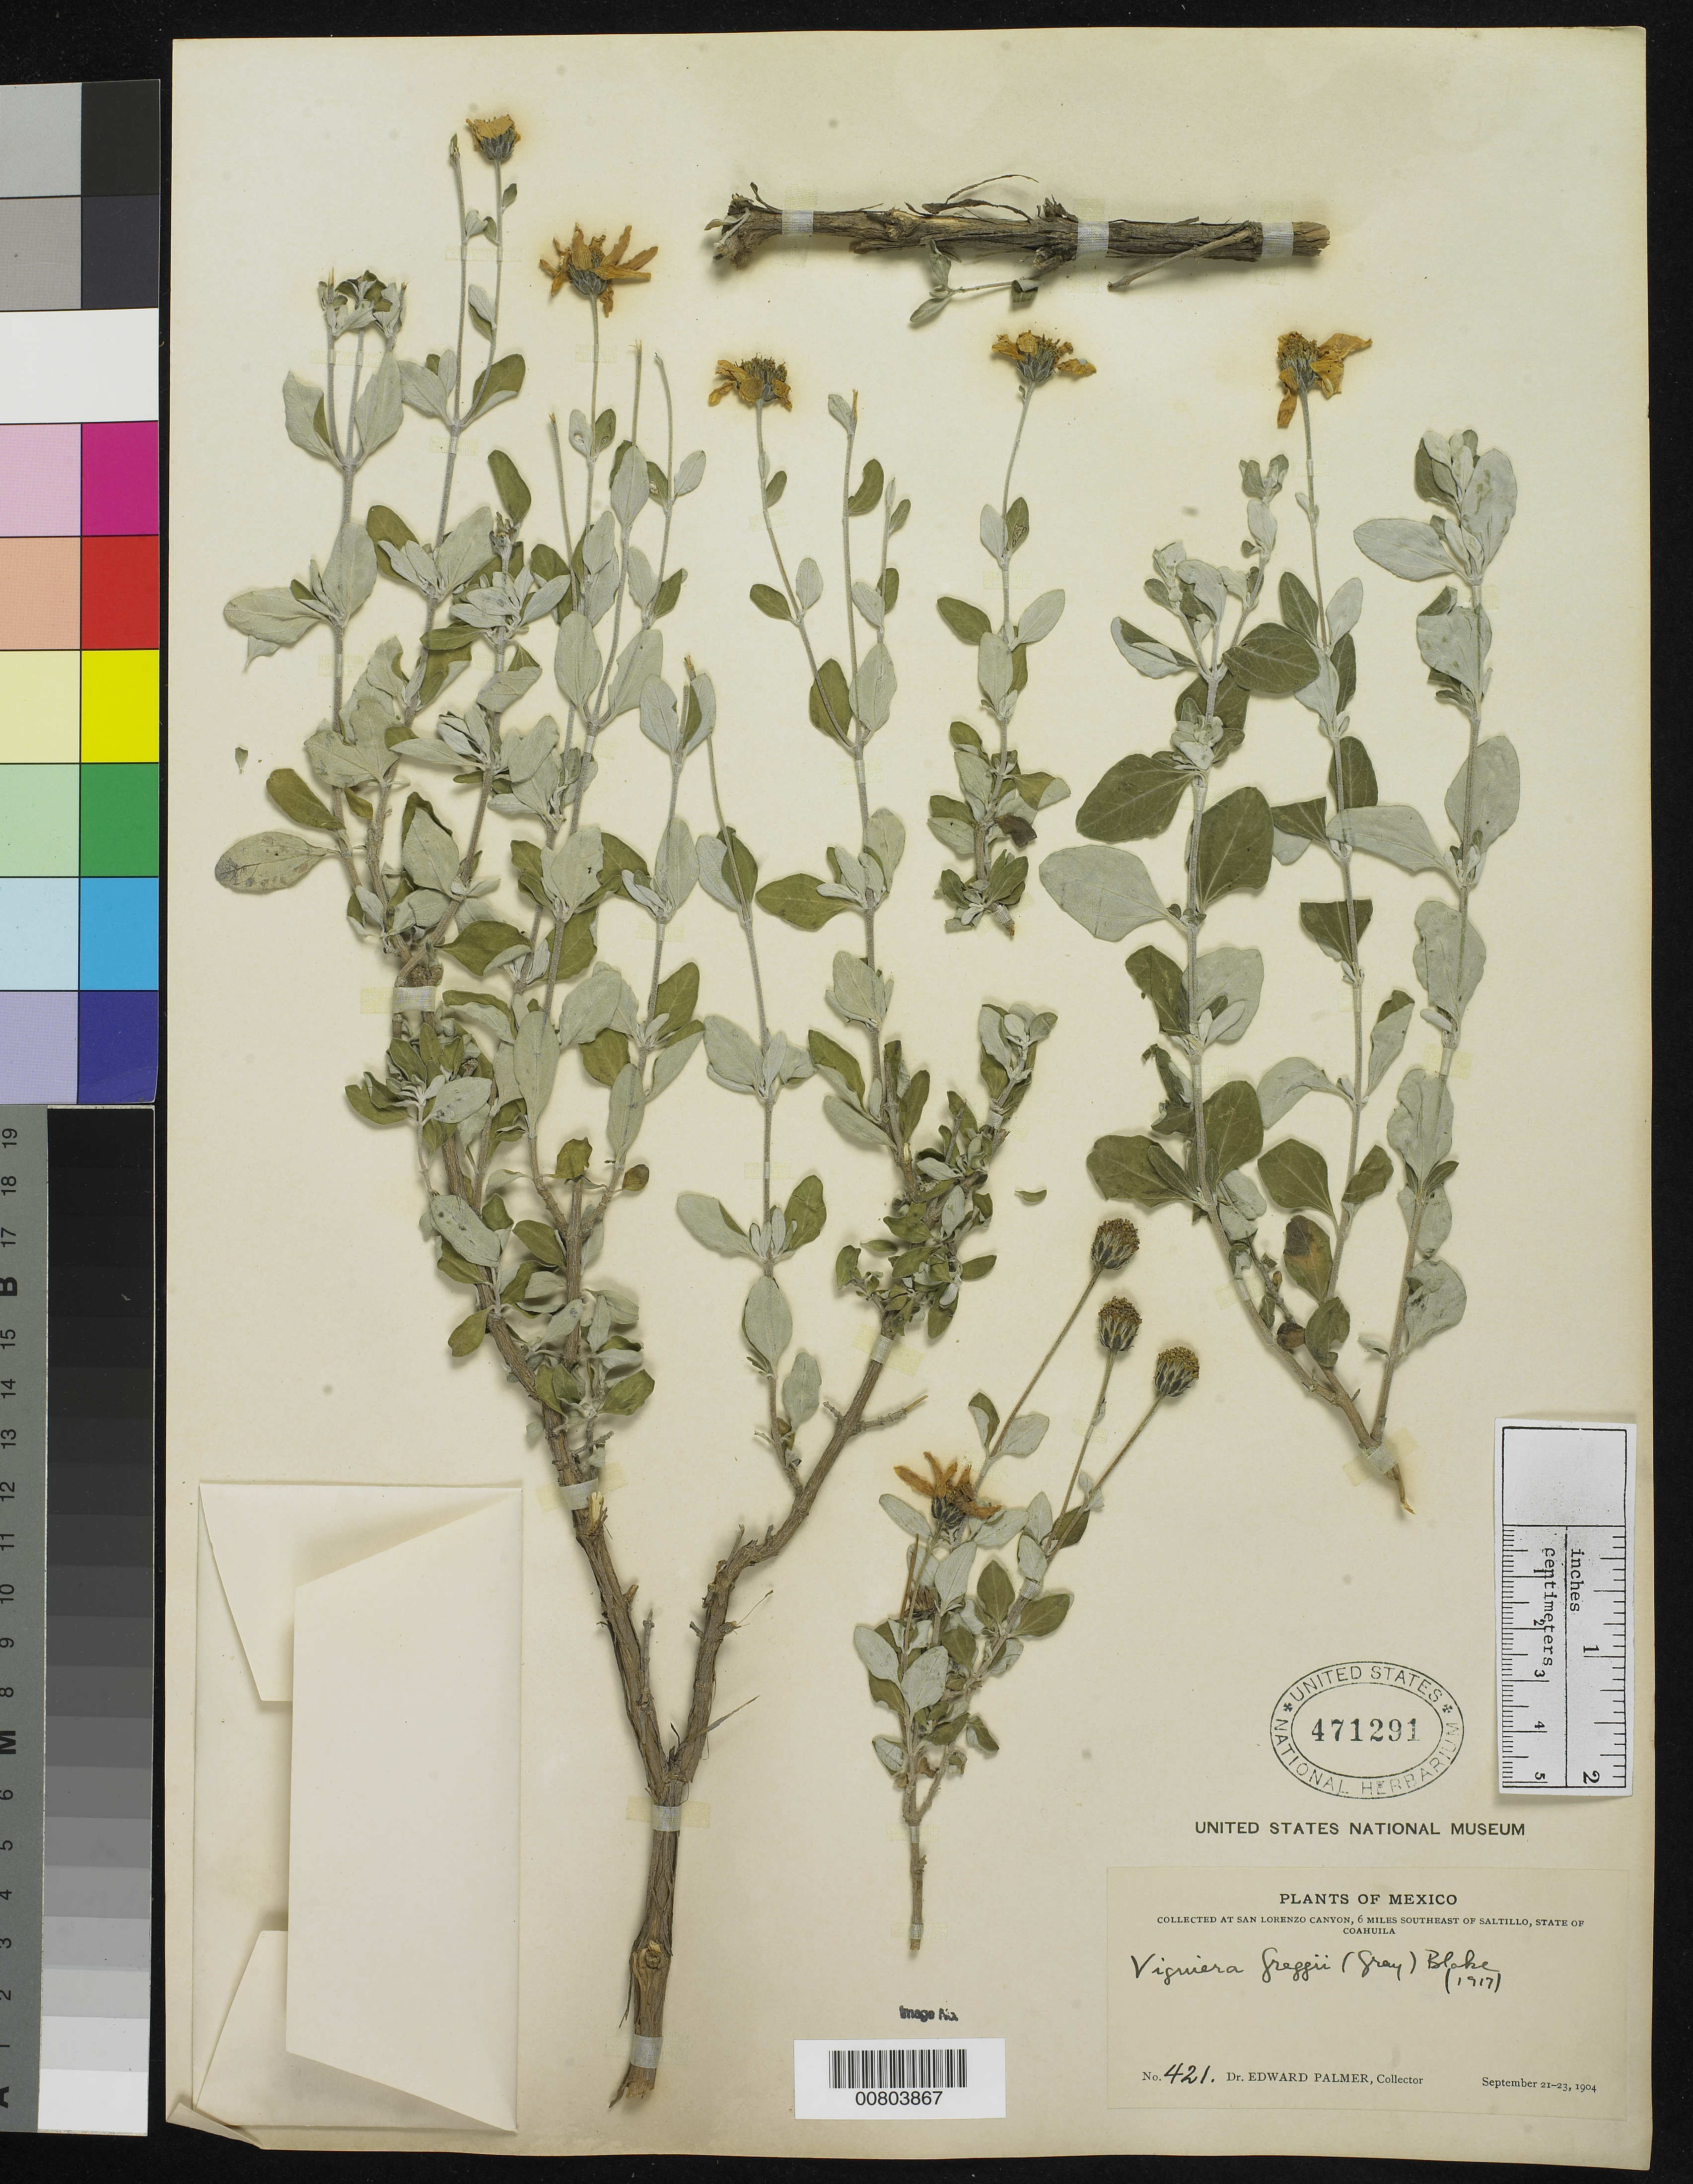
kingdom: Plantae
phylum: Tracheophyta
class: Magnoliopsida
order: Asterales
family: Asteraceae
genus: Viguiera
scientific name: Viguiera greggii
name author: (A. Gray) S.F. Blake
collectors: E. Palmer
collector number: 421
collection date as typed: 21 Sep 1904 to 23 Sep 1904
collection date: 1904-09-21/1904-09-23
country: Mexico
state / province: Coahuila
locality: San Lorenzo Canyon, 6 miles southeast of Saltillo, Coahuila.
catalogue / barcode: US 471291